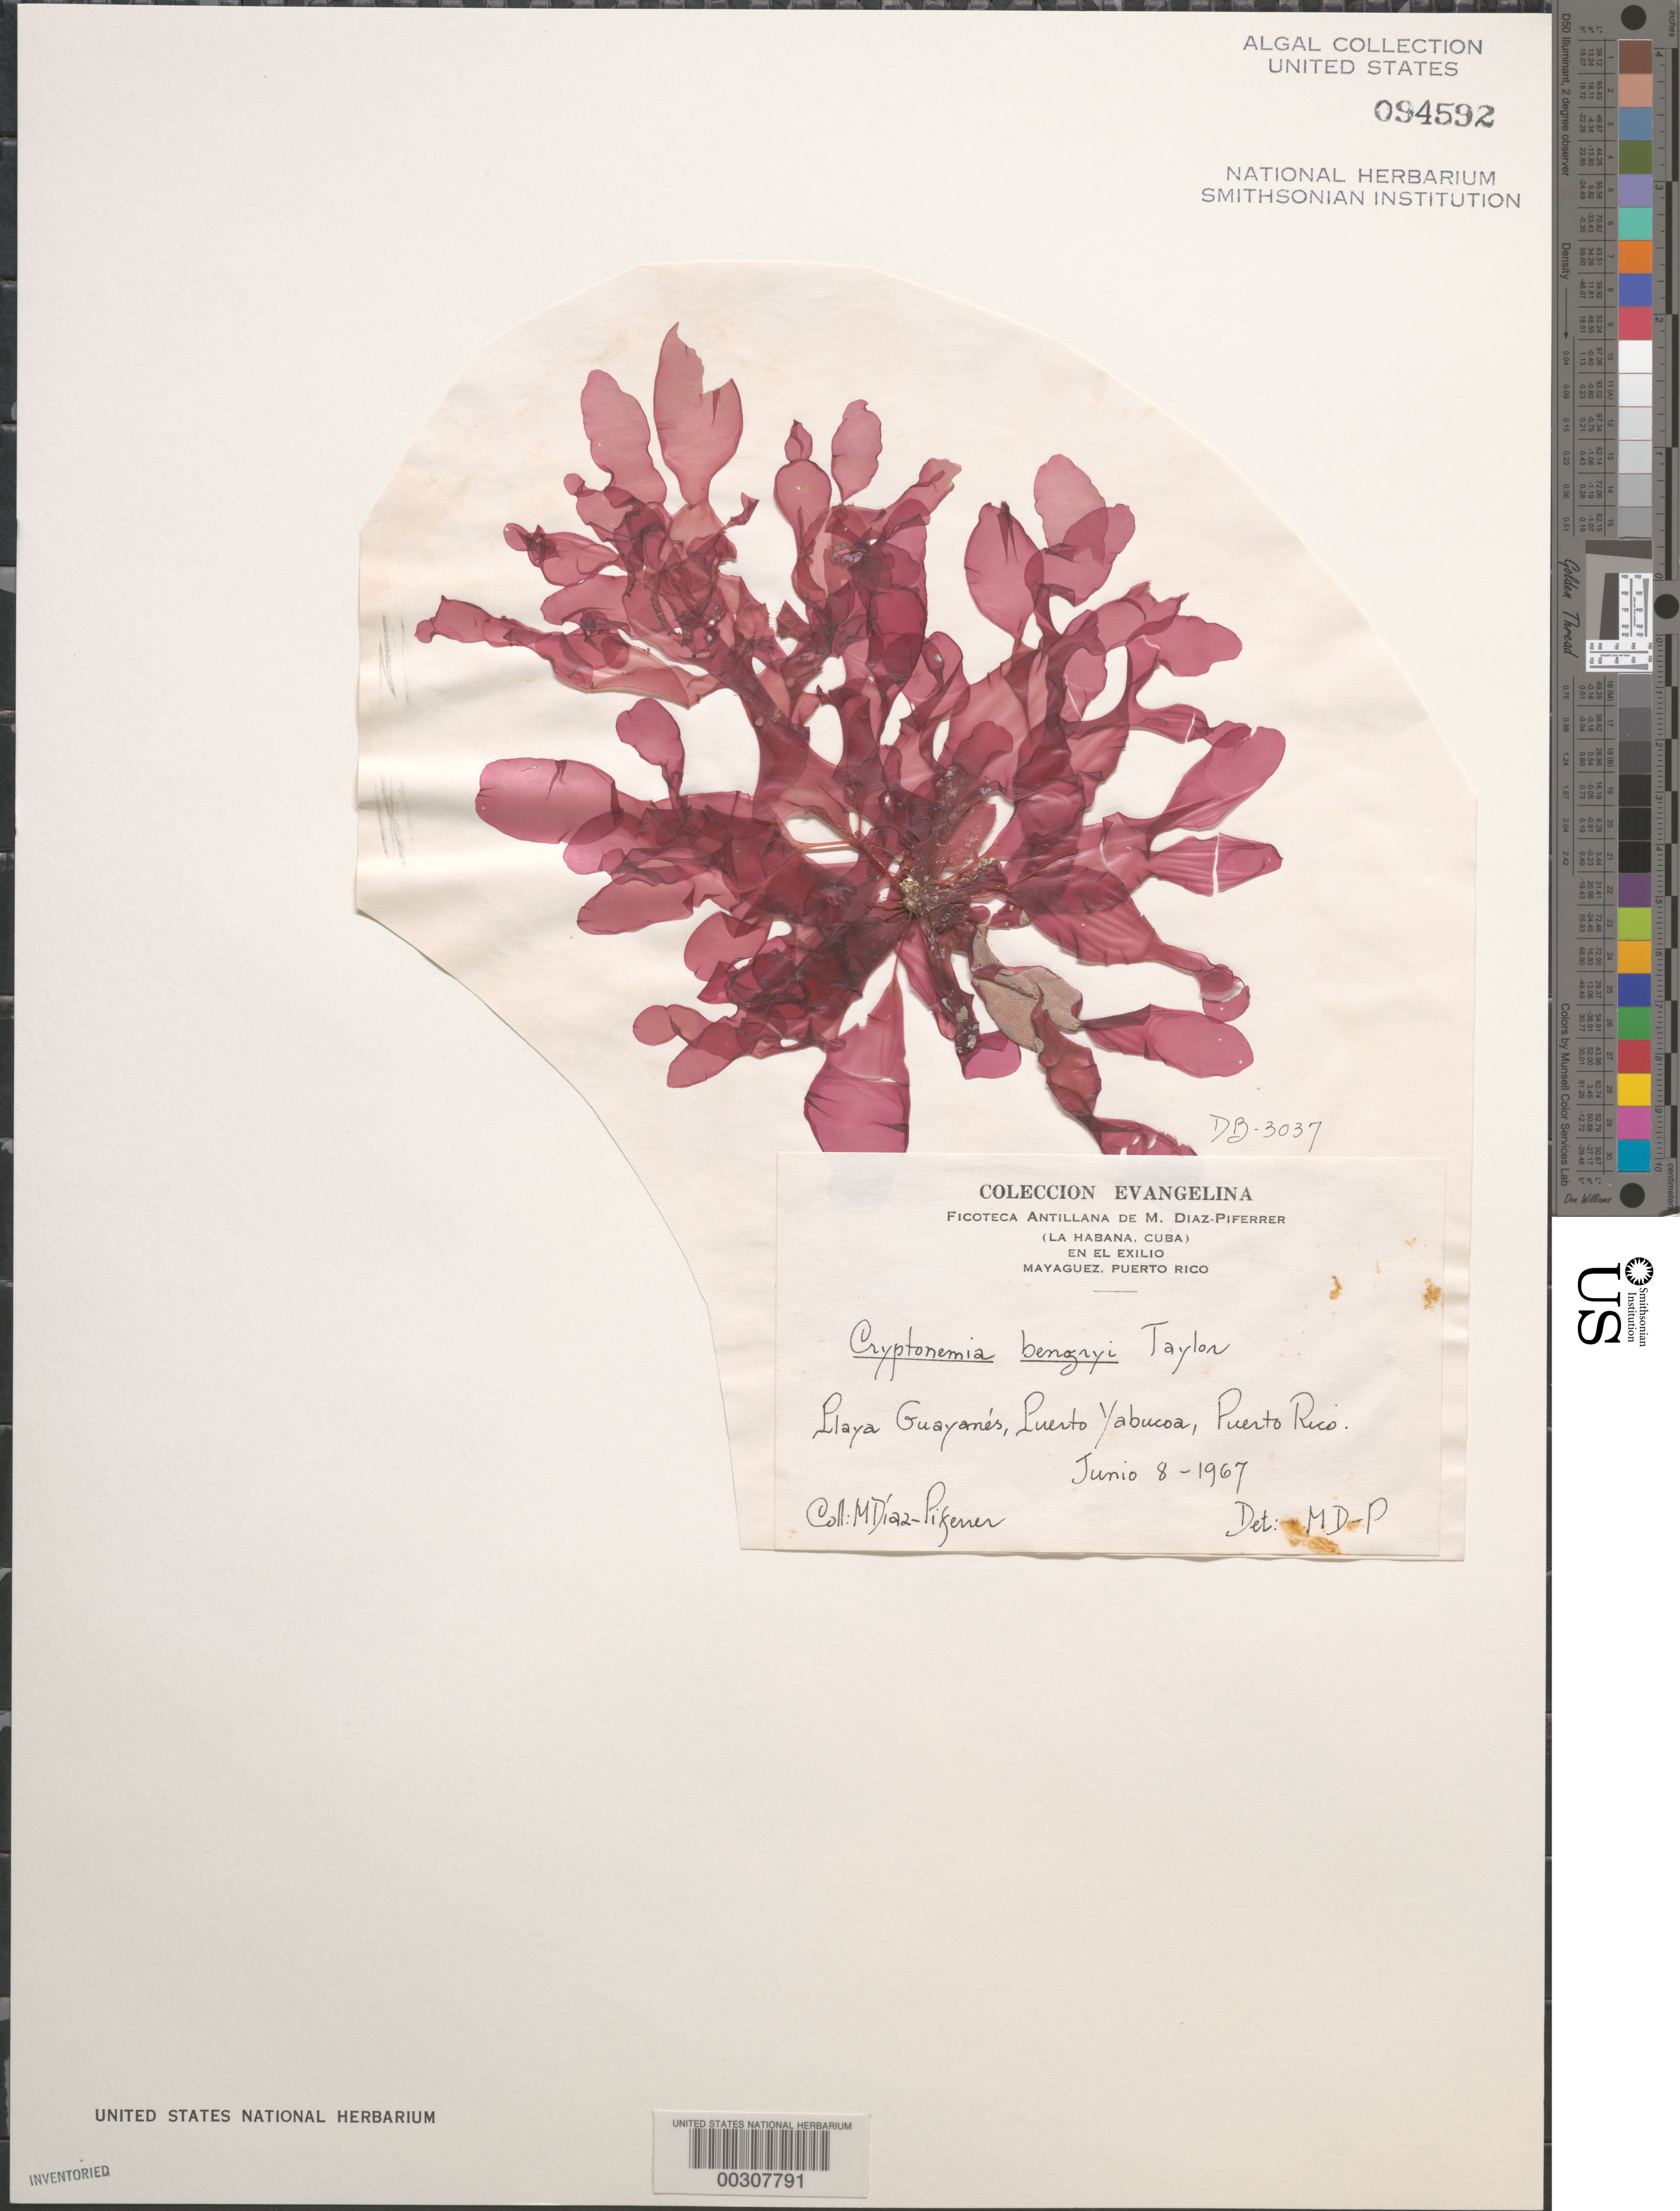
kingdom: Plantae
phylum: Rhodophyta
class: Florideophyceae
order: Halymeniales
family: Halymeniaceae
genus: Cryptonemia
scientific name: Cryptonemia bengryi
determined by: Diaz-Piferrer, M.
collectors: M. Diaz-Piferrer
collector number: DB-3037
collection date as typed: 08 Jun 1967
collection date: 1967-06-08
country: Puerto Rico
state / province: Yabucoa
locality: Playa Guayanes, Puerto Yabucoa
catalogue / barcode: US 94592